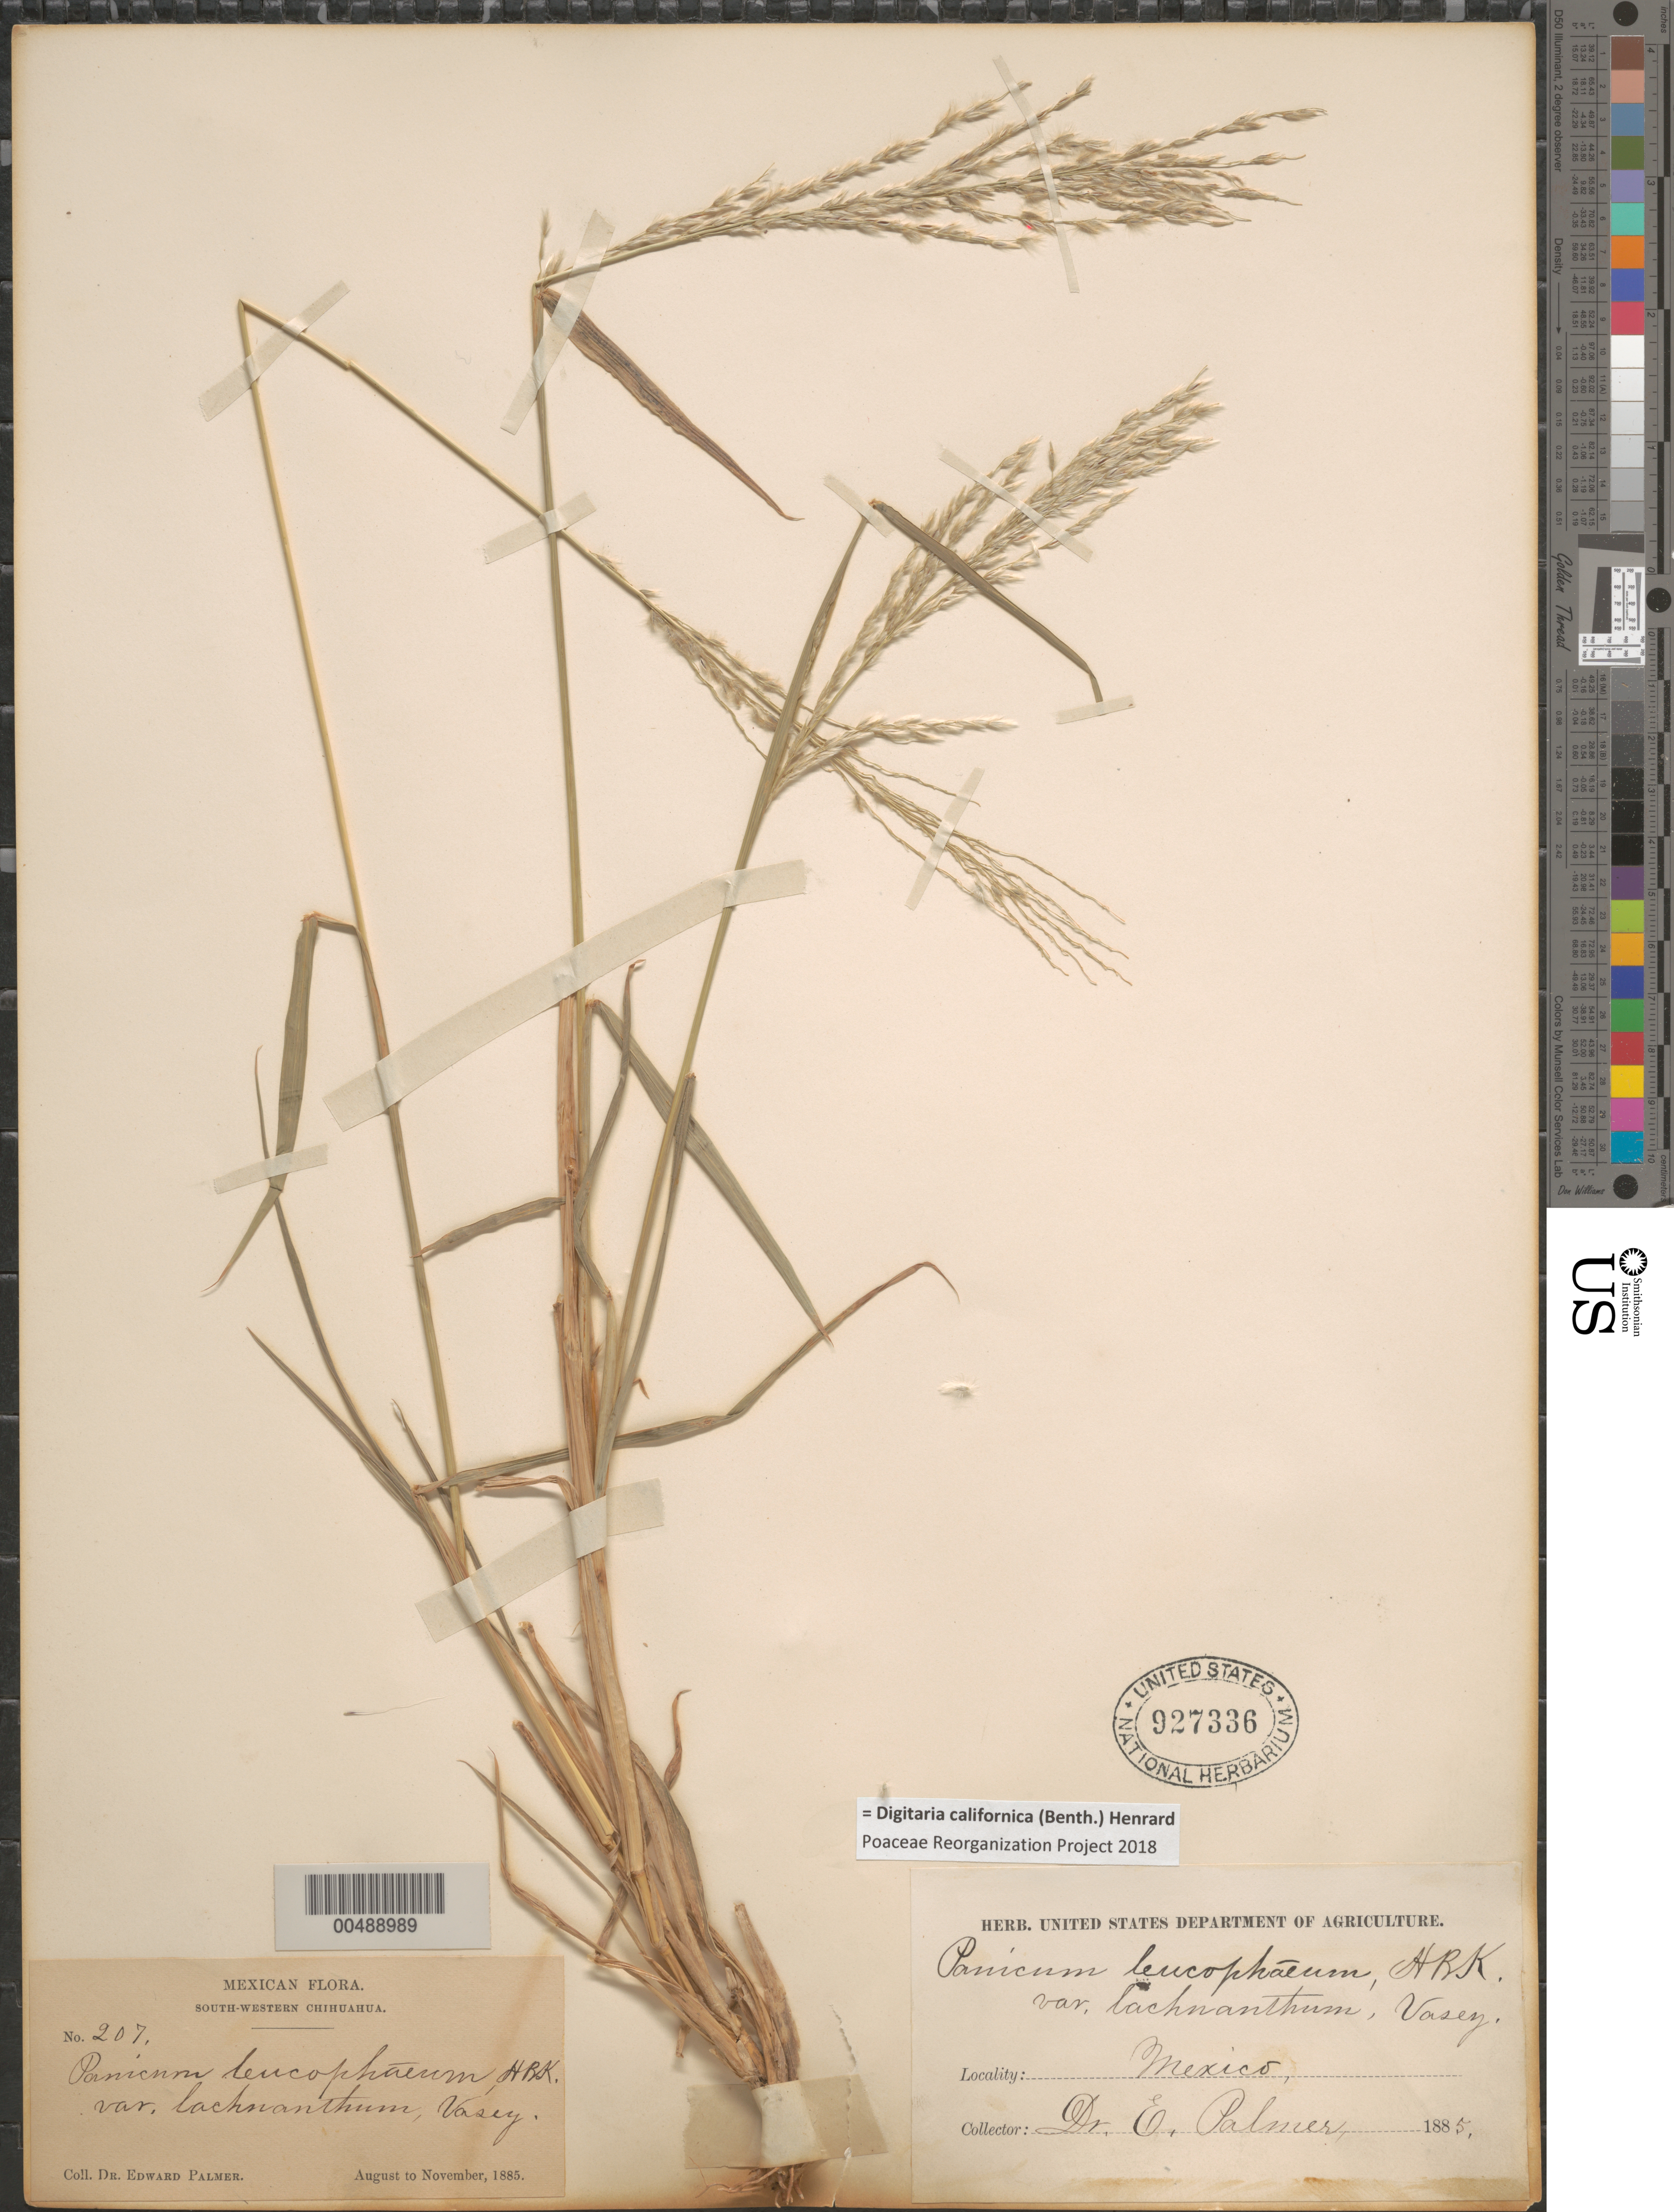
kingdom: Plantae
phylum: Tracheophyta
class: Liliopsida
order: Poales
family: Poaceae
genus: Digitaria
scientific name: Digitaria californica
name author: (Benth.) Henr.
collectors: E. Palmer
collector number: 207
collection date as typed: Aug 1885 to Nov 1885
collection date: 1885-08/1885-11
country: Mexico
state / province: Chihuahua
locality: South-western Chihuahua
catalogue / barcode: US 927336